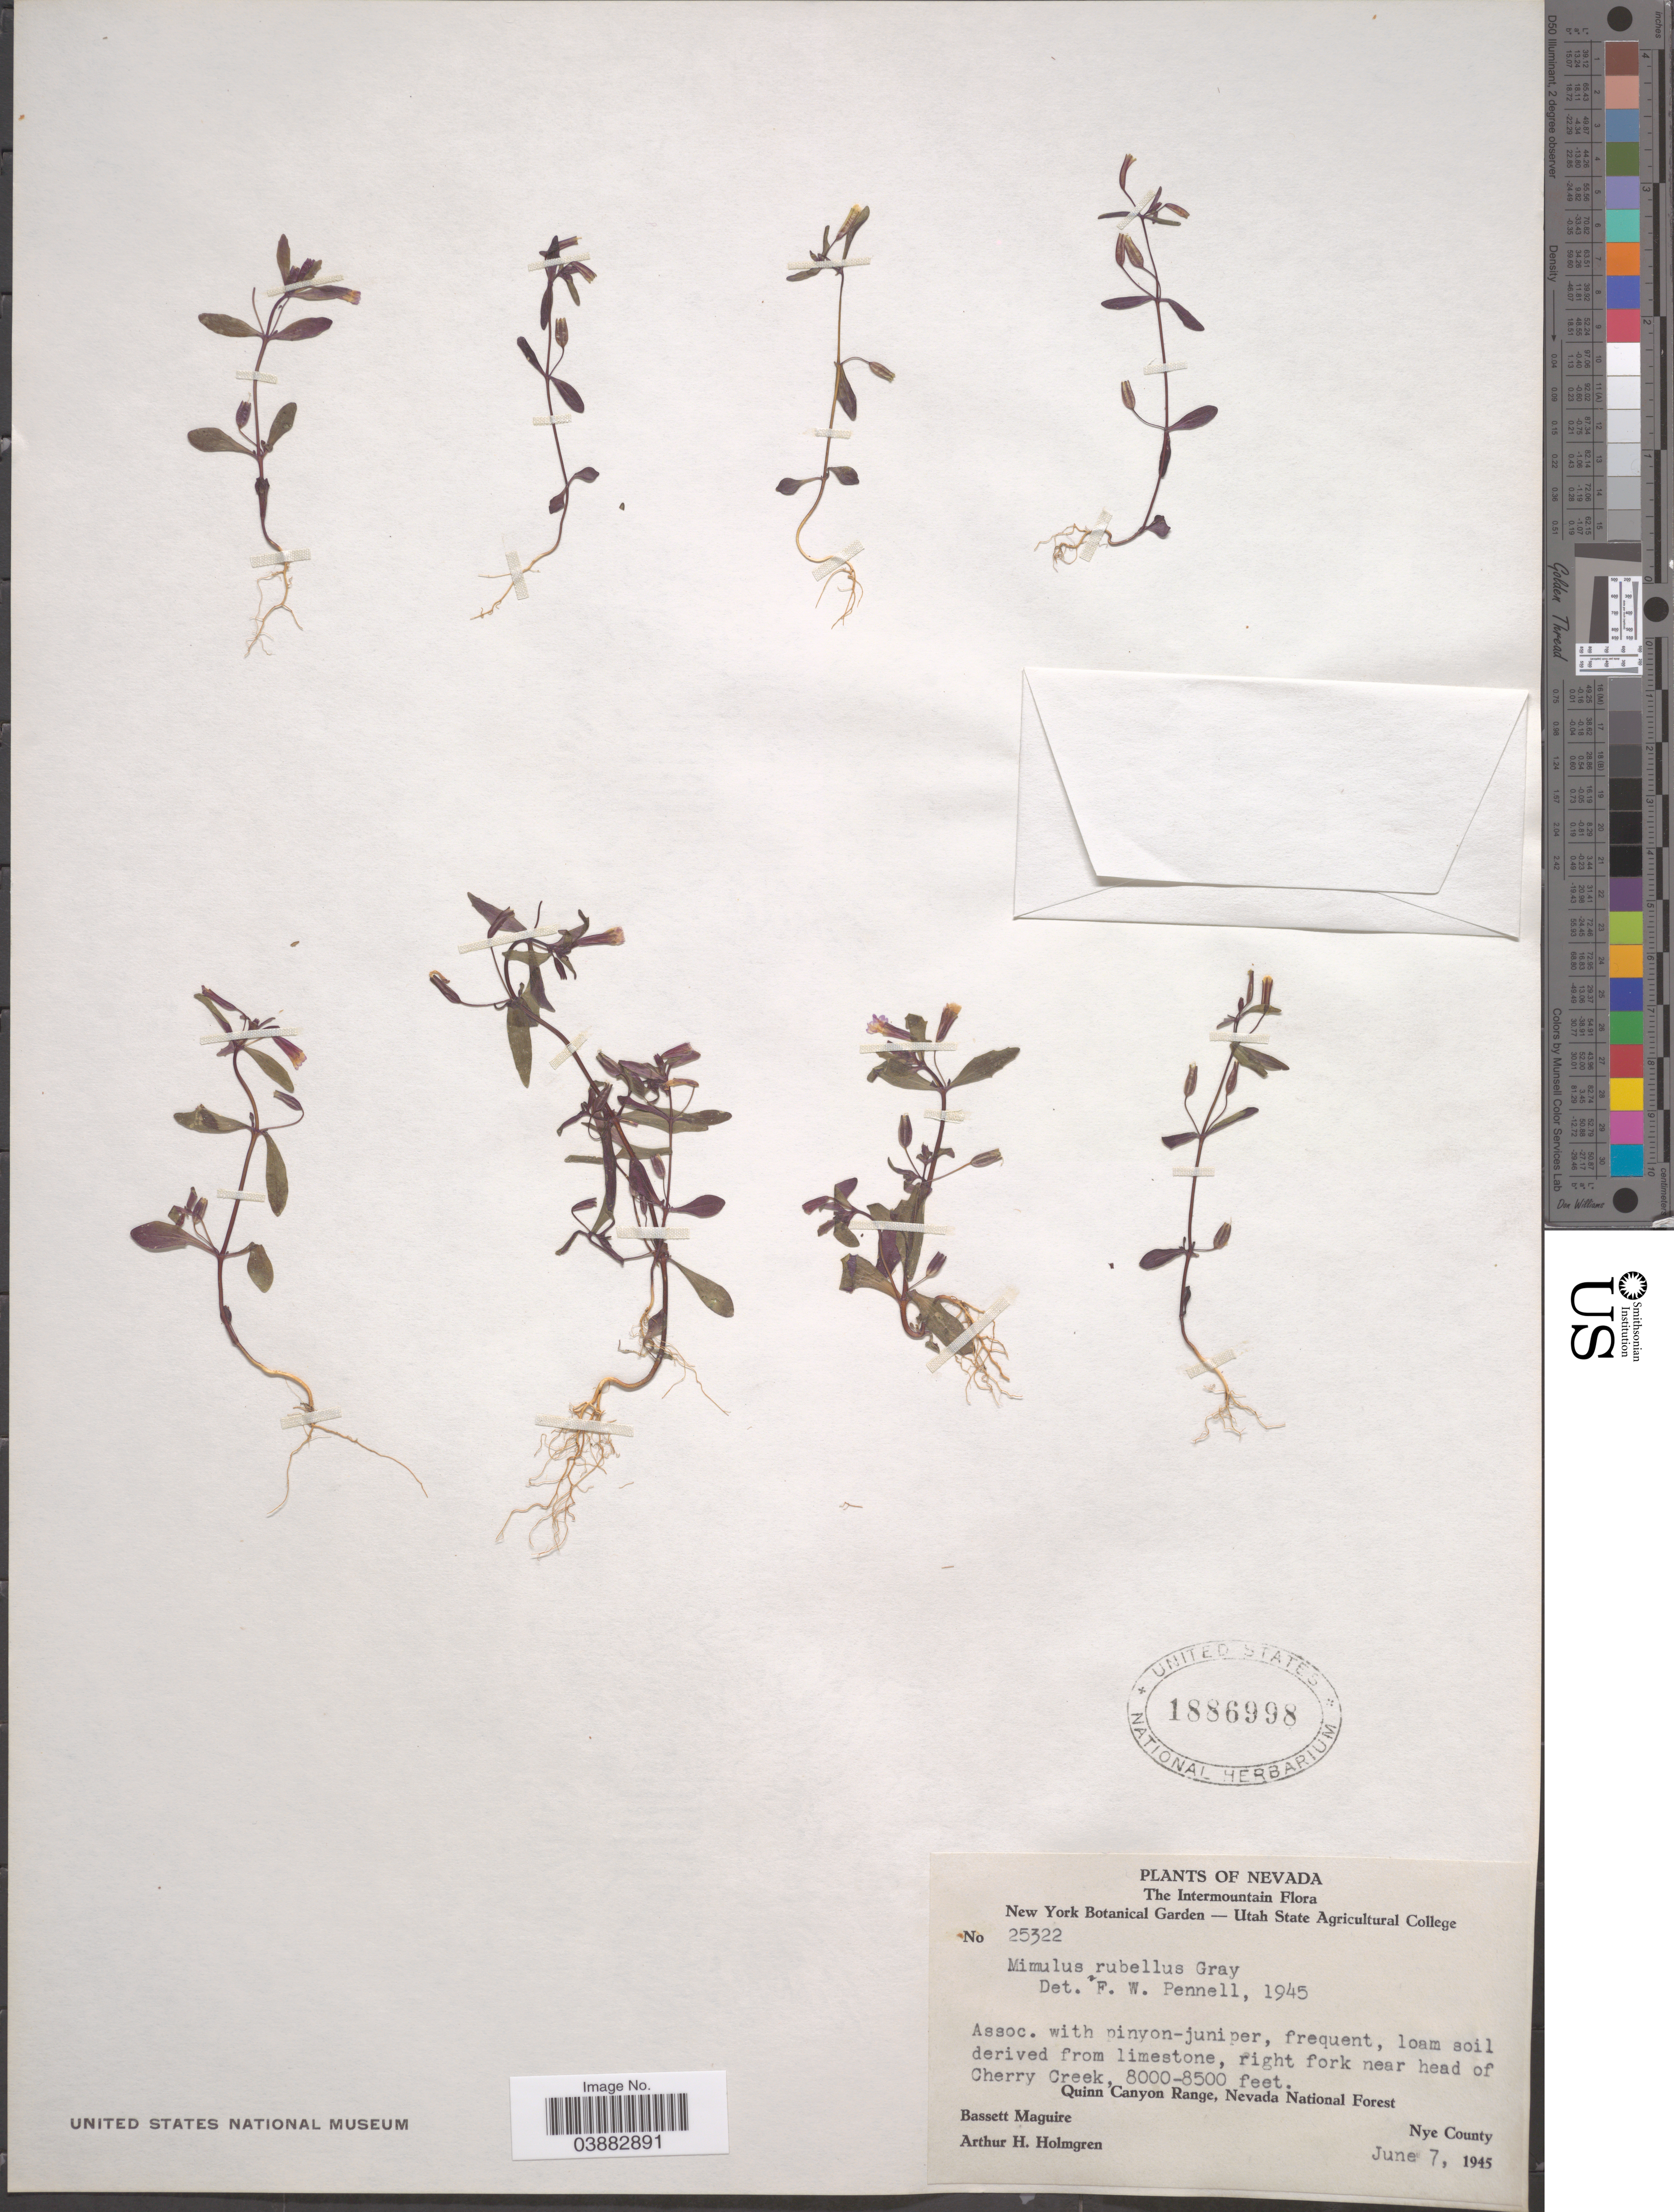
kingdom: Plantae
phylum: Tracheophyta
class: Magnoliopsida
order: Lamiales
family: Phrymaceae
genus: Mimulus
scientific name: Mimulus rubellus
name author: A. Gray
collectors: B. Maguire & A. H. Holmgren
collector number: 25322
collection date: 1945-06-07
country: United States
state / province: Nevada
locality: The Intermountain. Right fork near head of Cherry Creek. Quinn Canyon Range, Nevada National Forest. Nye County.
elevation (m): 2438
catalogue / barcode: US 1886998